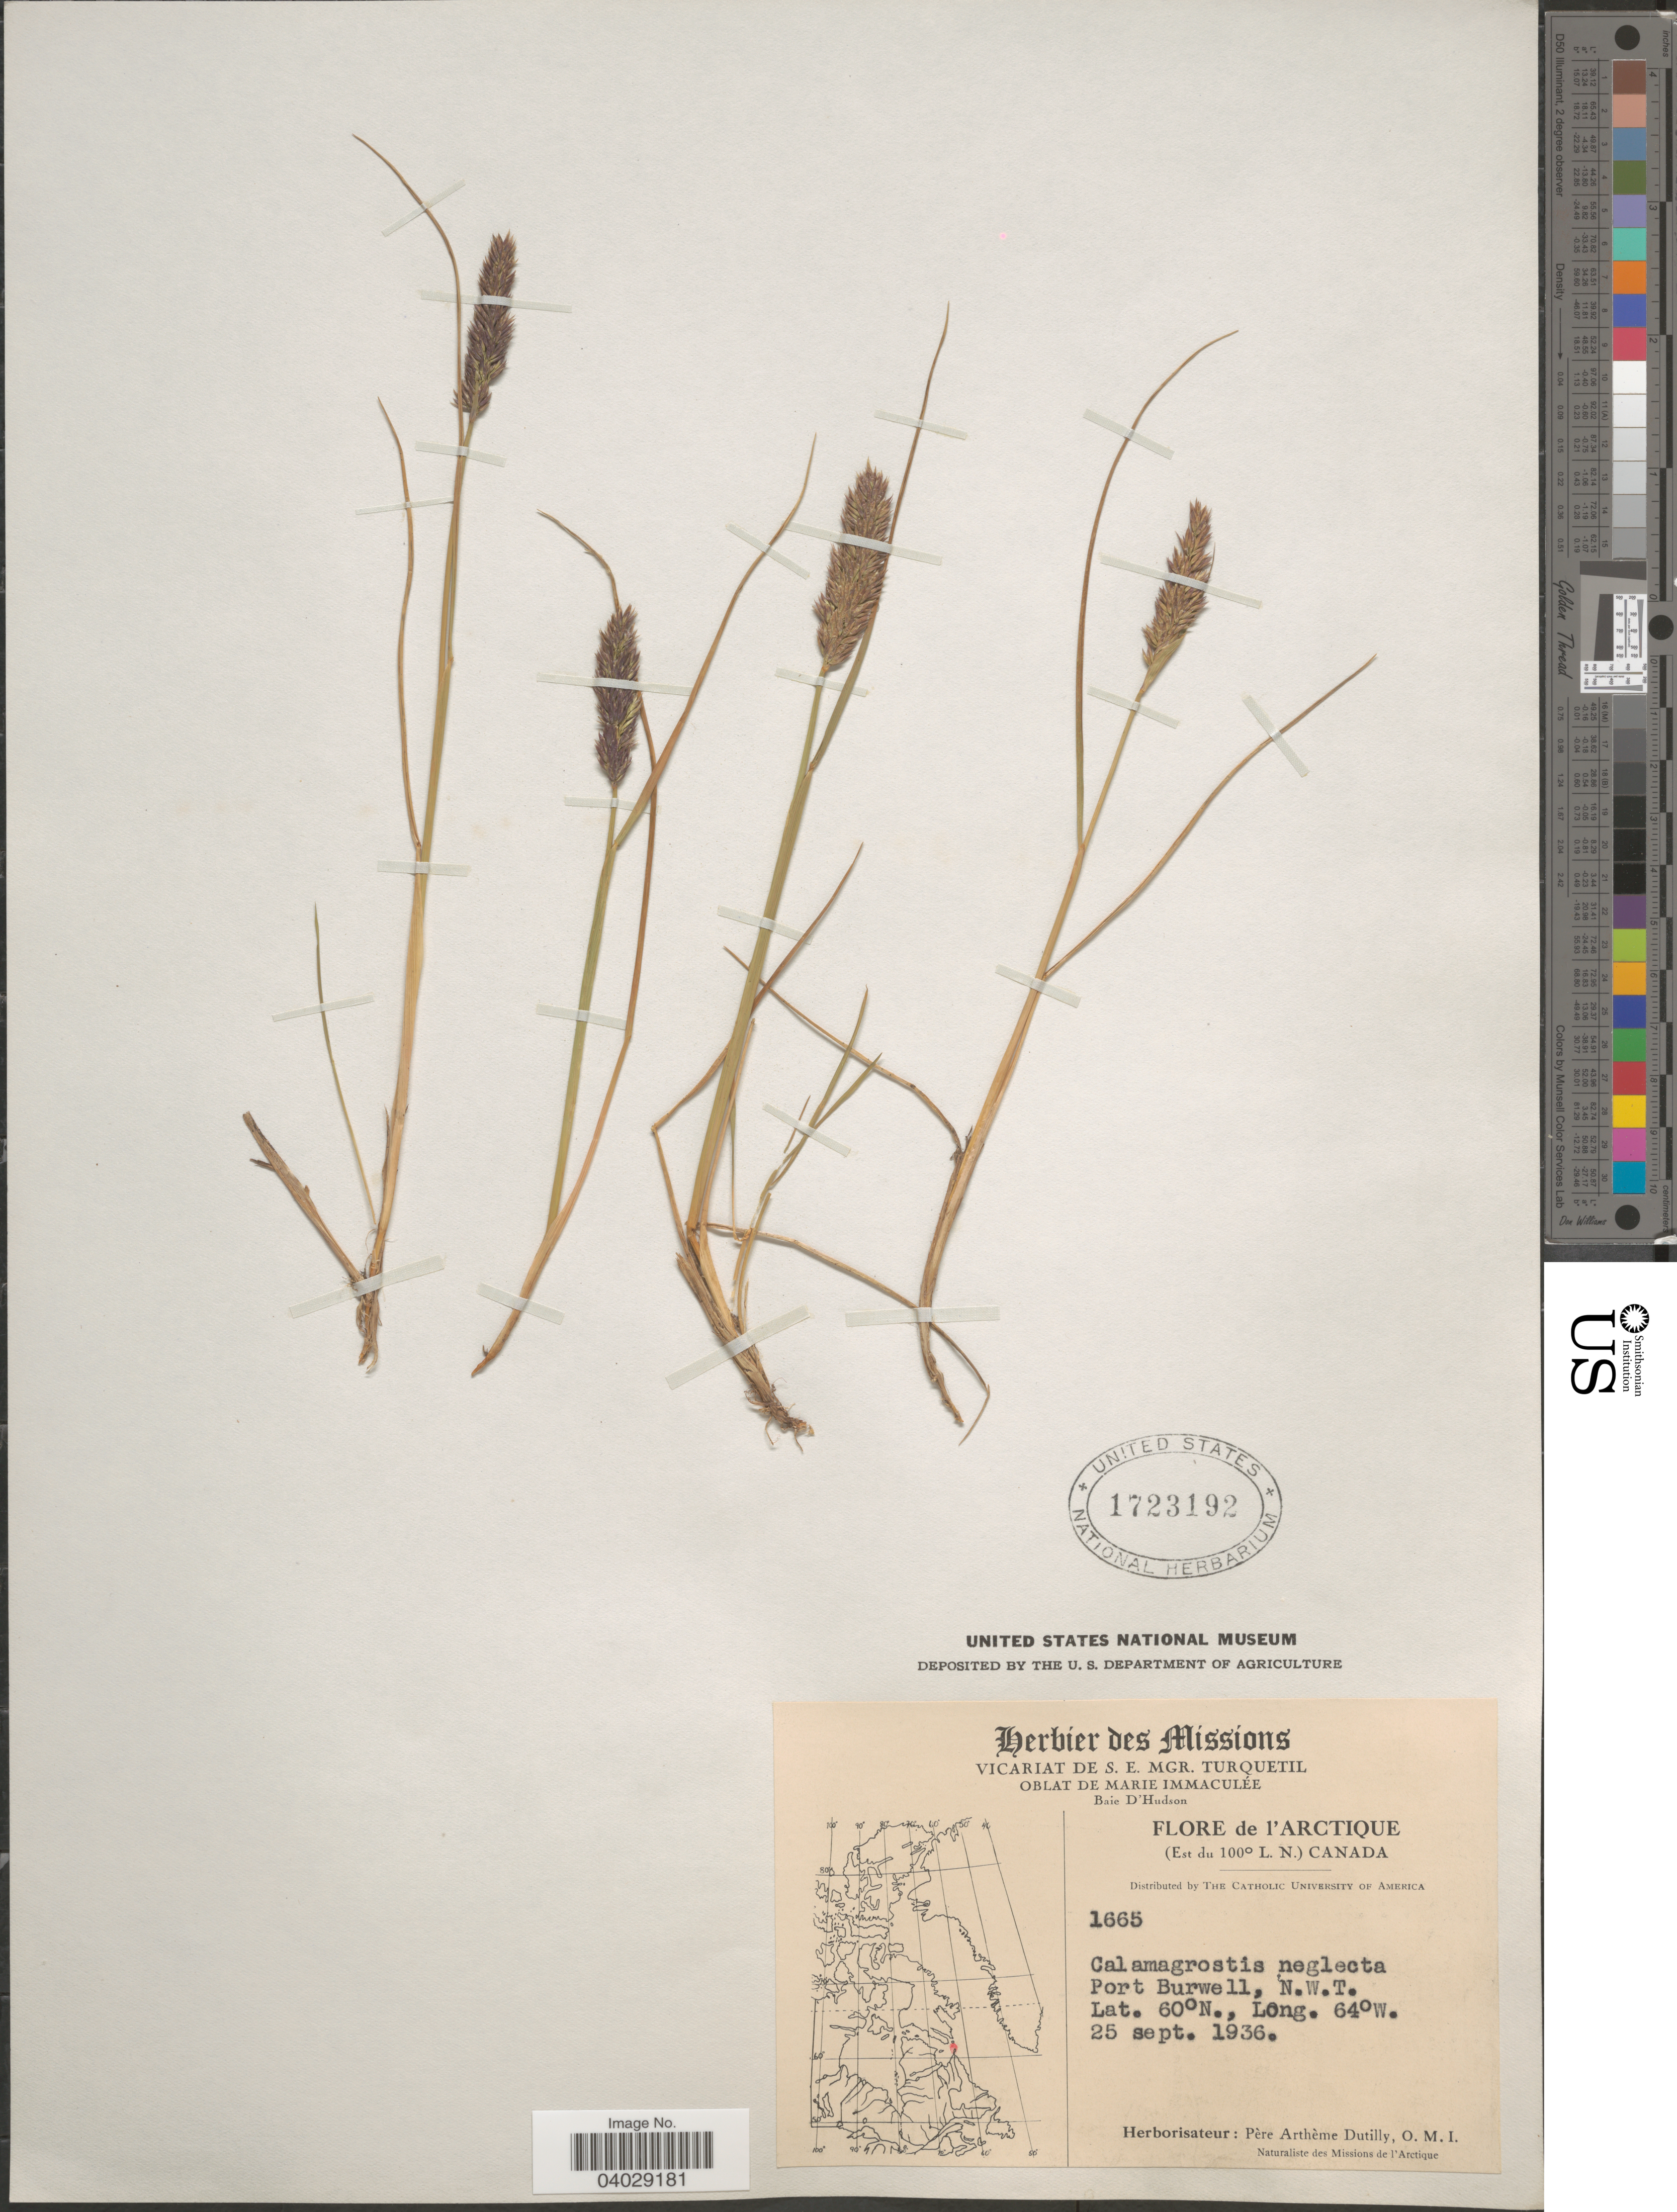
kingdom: Plantae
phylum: Tracheophyta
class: Liliopsida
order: Poales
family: Poaceae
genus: Calamagrostis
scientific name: Calamagrostis neglecta (Ehrh.) Gaertner et al.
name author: (Ehrhart) G. Gaertn. et al.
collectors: ex Herb. Pêre Arthême Dutilly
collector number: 1665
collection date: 1936-09-25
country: Canada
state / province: Northwest Territories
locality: L'Arctique. (Est du 100° L. N.) Port Burwell.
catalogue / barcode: US 1723192